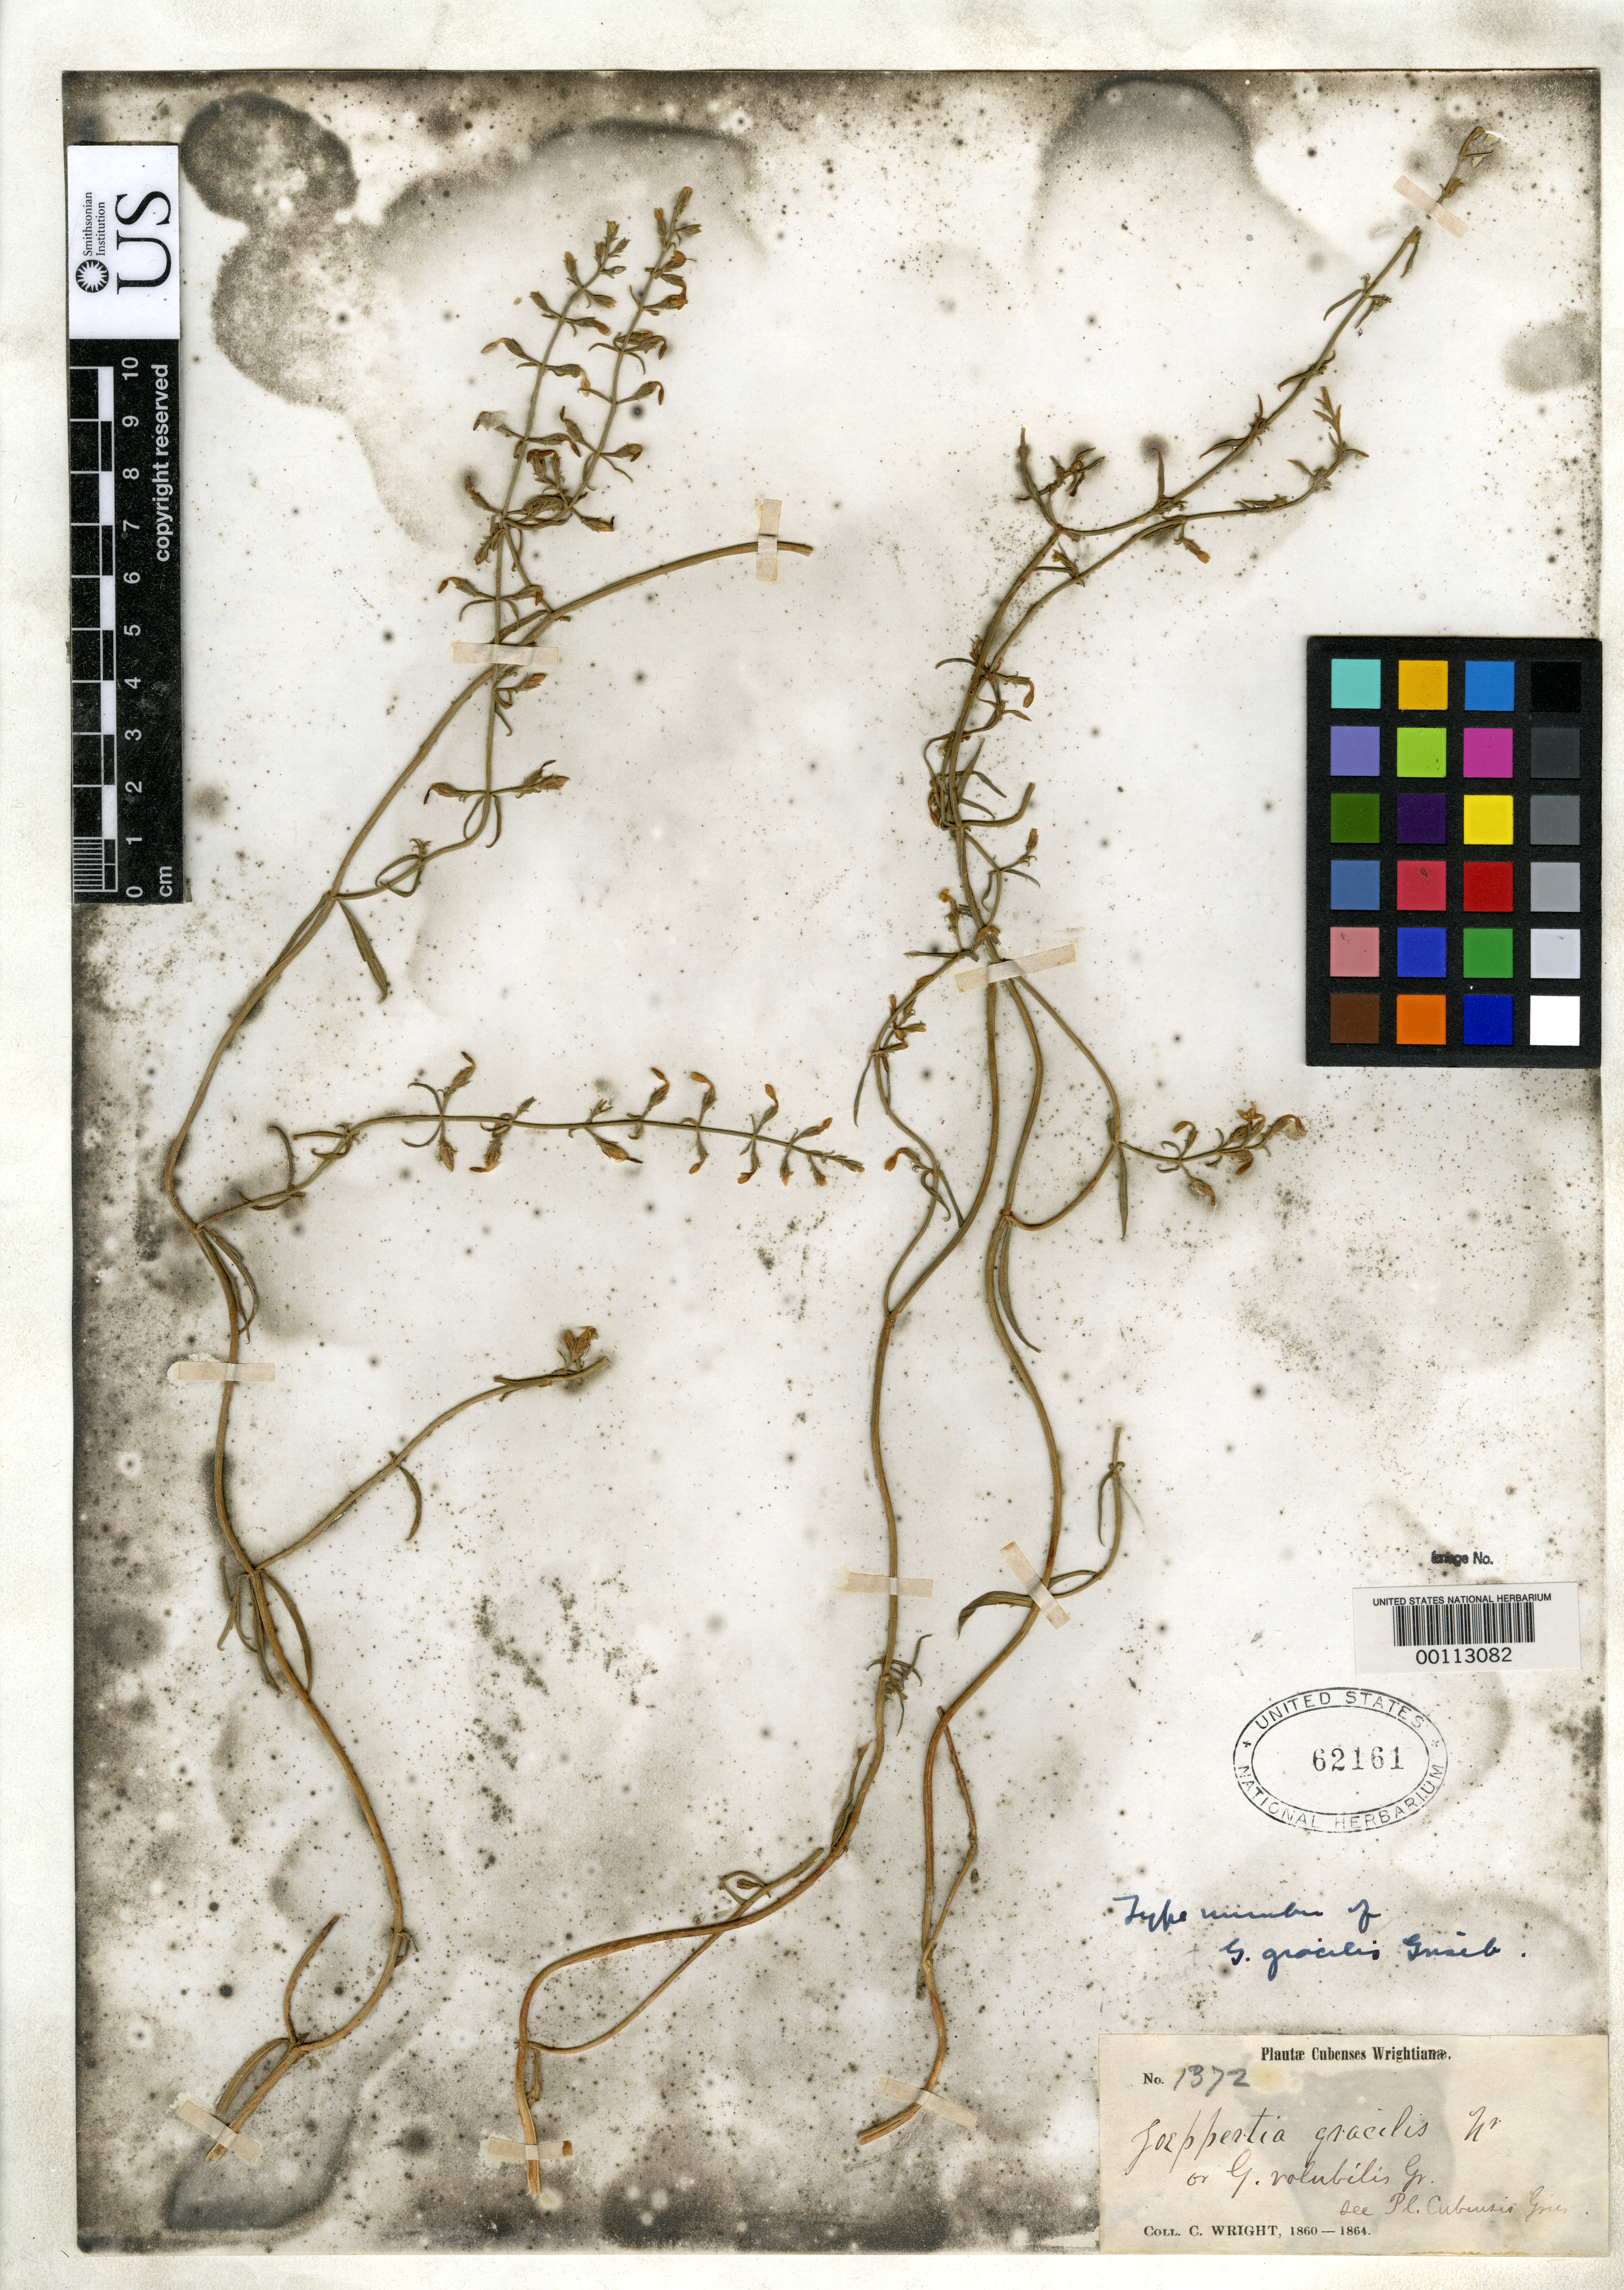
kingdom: Plantae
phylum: Tracheophyta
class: Magnoliopsida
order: Gentianales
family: Gentianaceae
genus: Goeppertia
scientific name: Goeppertia volubilis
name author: (Mart.) Griseb.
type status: Isosyntype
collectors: C. Wright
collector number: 1372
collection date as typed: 1860 to -- --- 1864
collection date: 1860/1864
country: Cuba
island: Greater Antilles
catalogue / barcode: US 62161